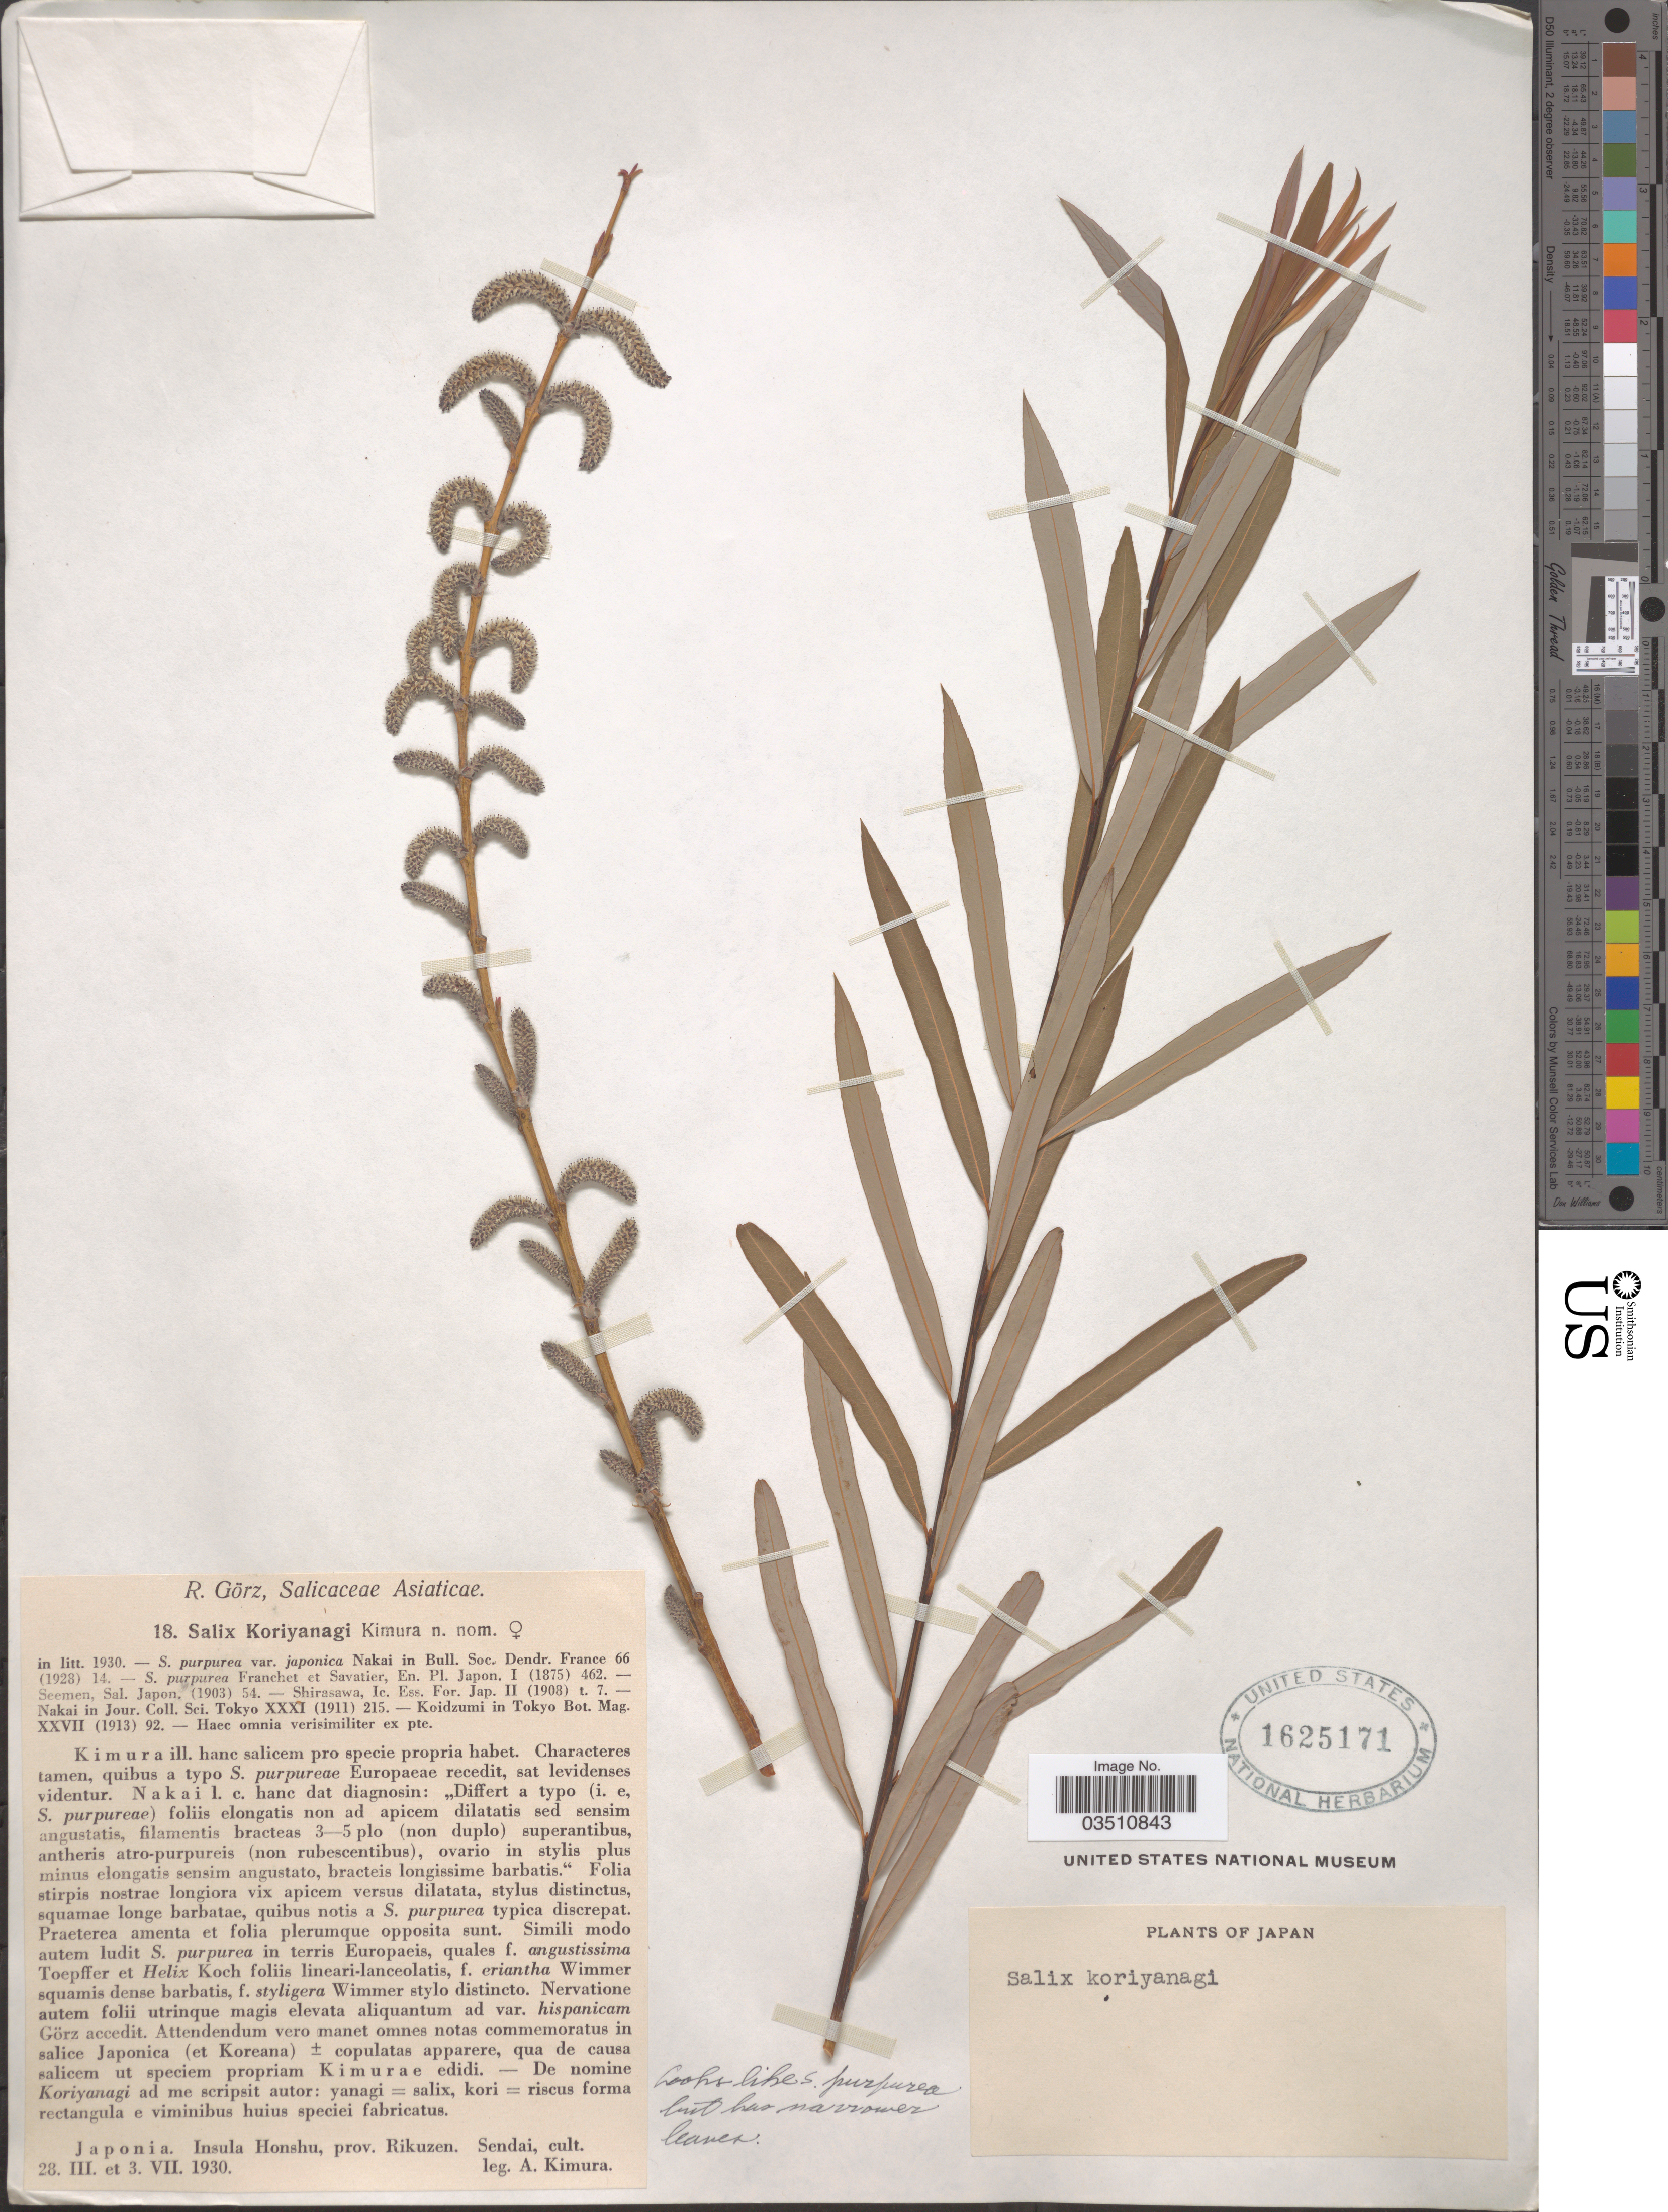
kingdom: Plantae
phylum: Tracheophyta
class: Magnoliopsida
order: Malpighiales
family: Salicaceae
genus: Salix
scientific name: Salix koriyanagi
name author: Kimura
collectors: A. Kimura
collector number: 18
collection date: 1930-03-28/1930-07-03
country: Japan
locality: Insula Honshu, prov. Rikuzen. Sendai.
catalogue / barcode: US 1625171